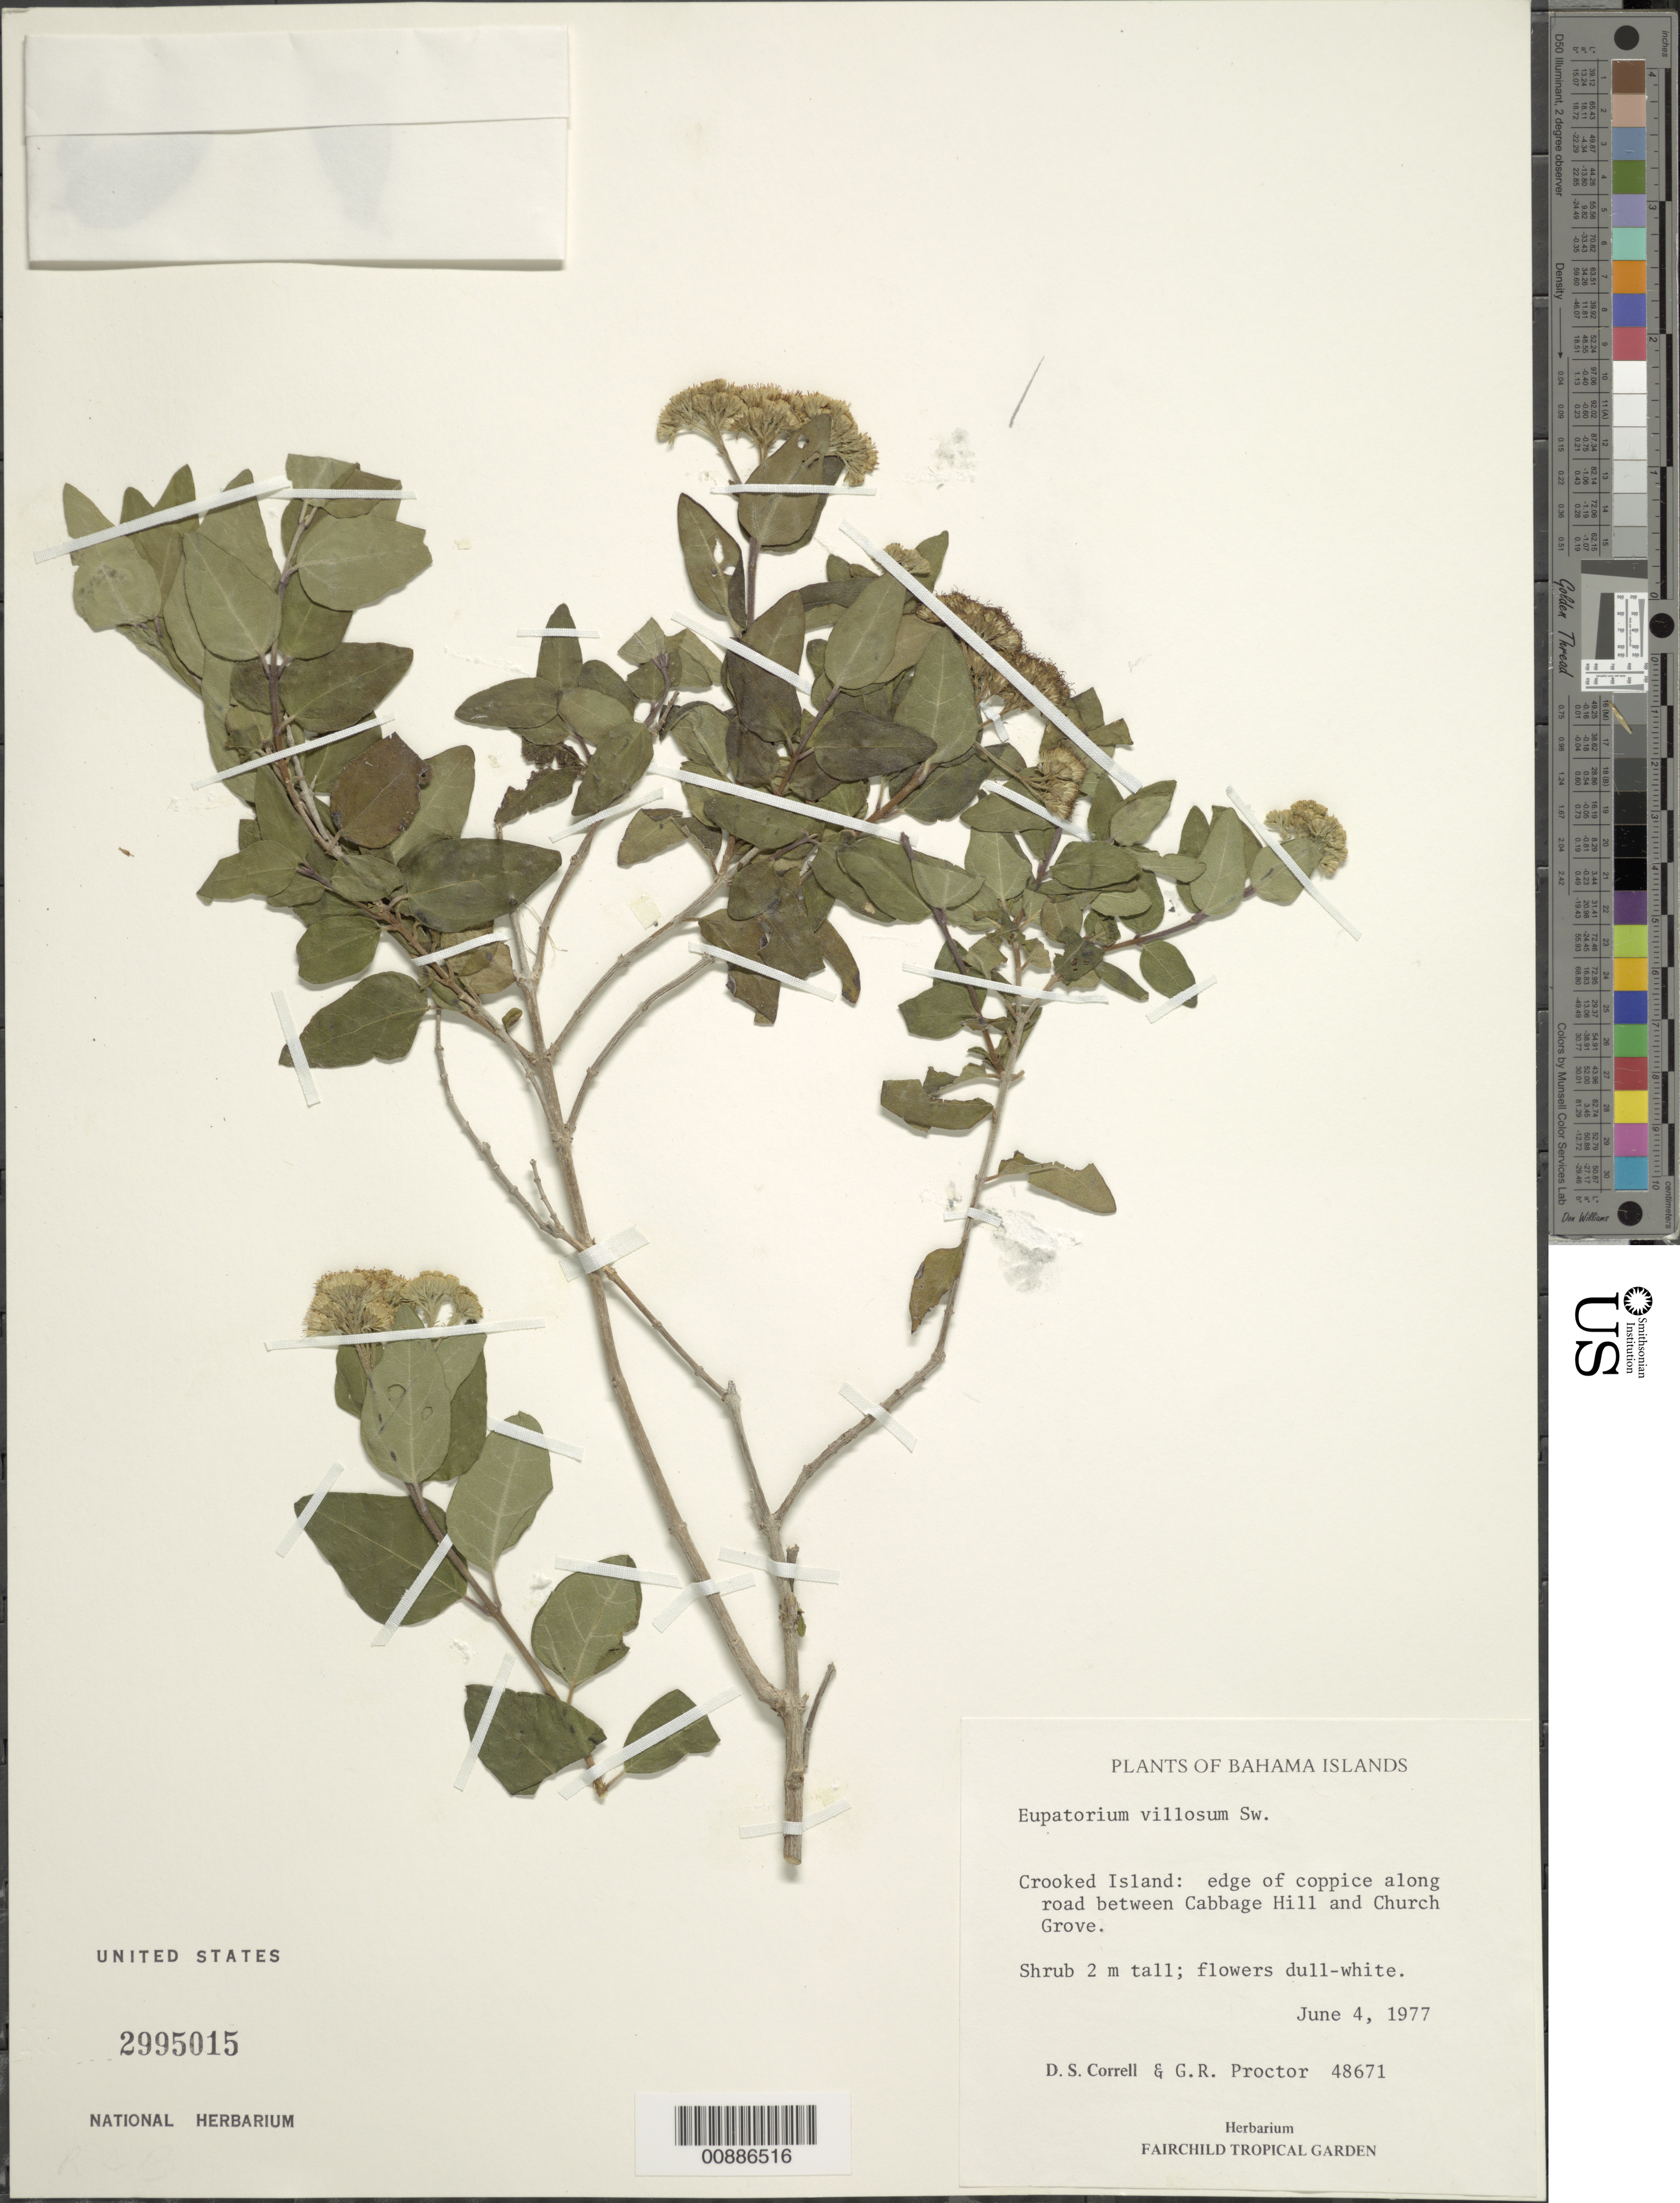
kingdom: Plantae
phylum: Tracheophyta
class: Magnoliopsida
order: Asterales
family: Asteraceae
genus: Koanophyllon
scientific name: Koanophyllon villosum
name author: (Sw.) R.M. King & H. Rob.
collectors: D. S. Correll & G. R. Proctor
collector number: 48671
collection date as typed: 04 Jun 1977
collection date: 1977-06-04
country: Bahamas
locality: Crooked Island: road between Cabbage Hill and Church Grove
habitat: Edge of coppice, along road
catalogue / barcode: US 2995015